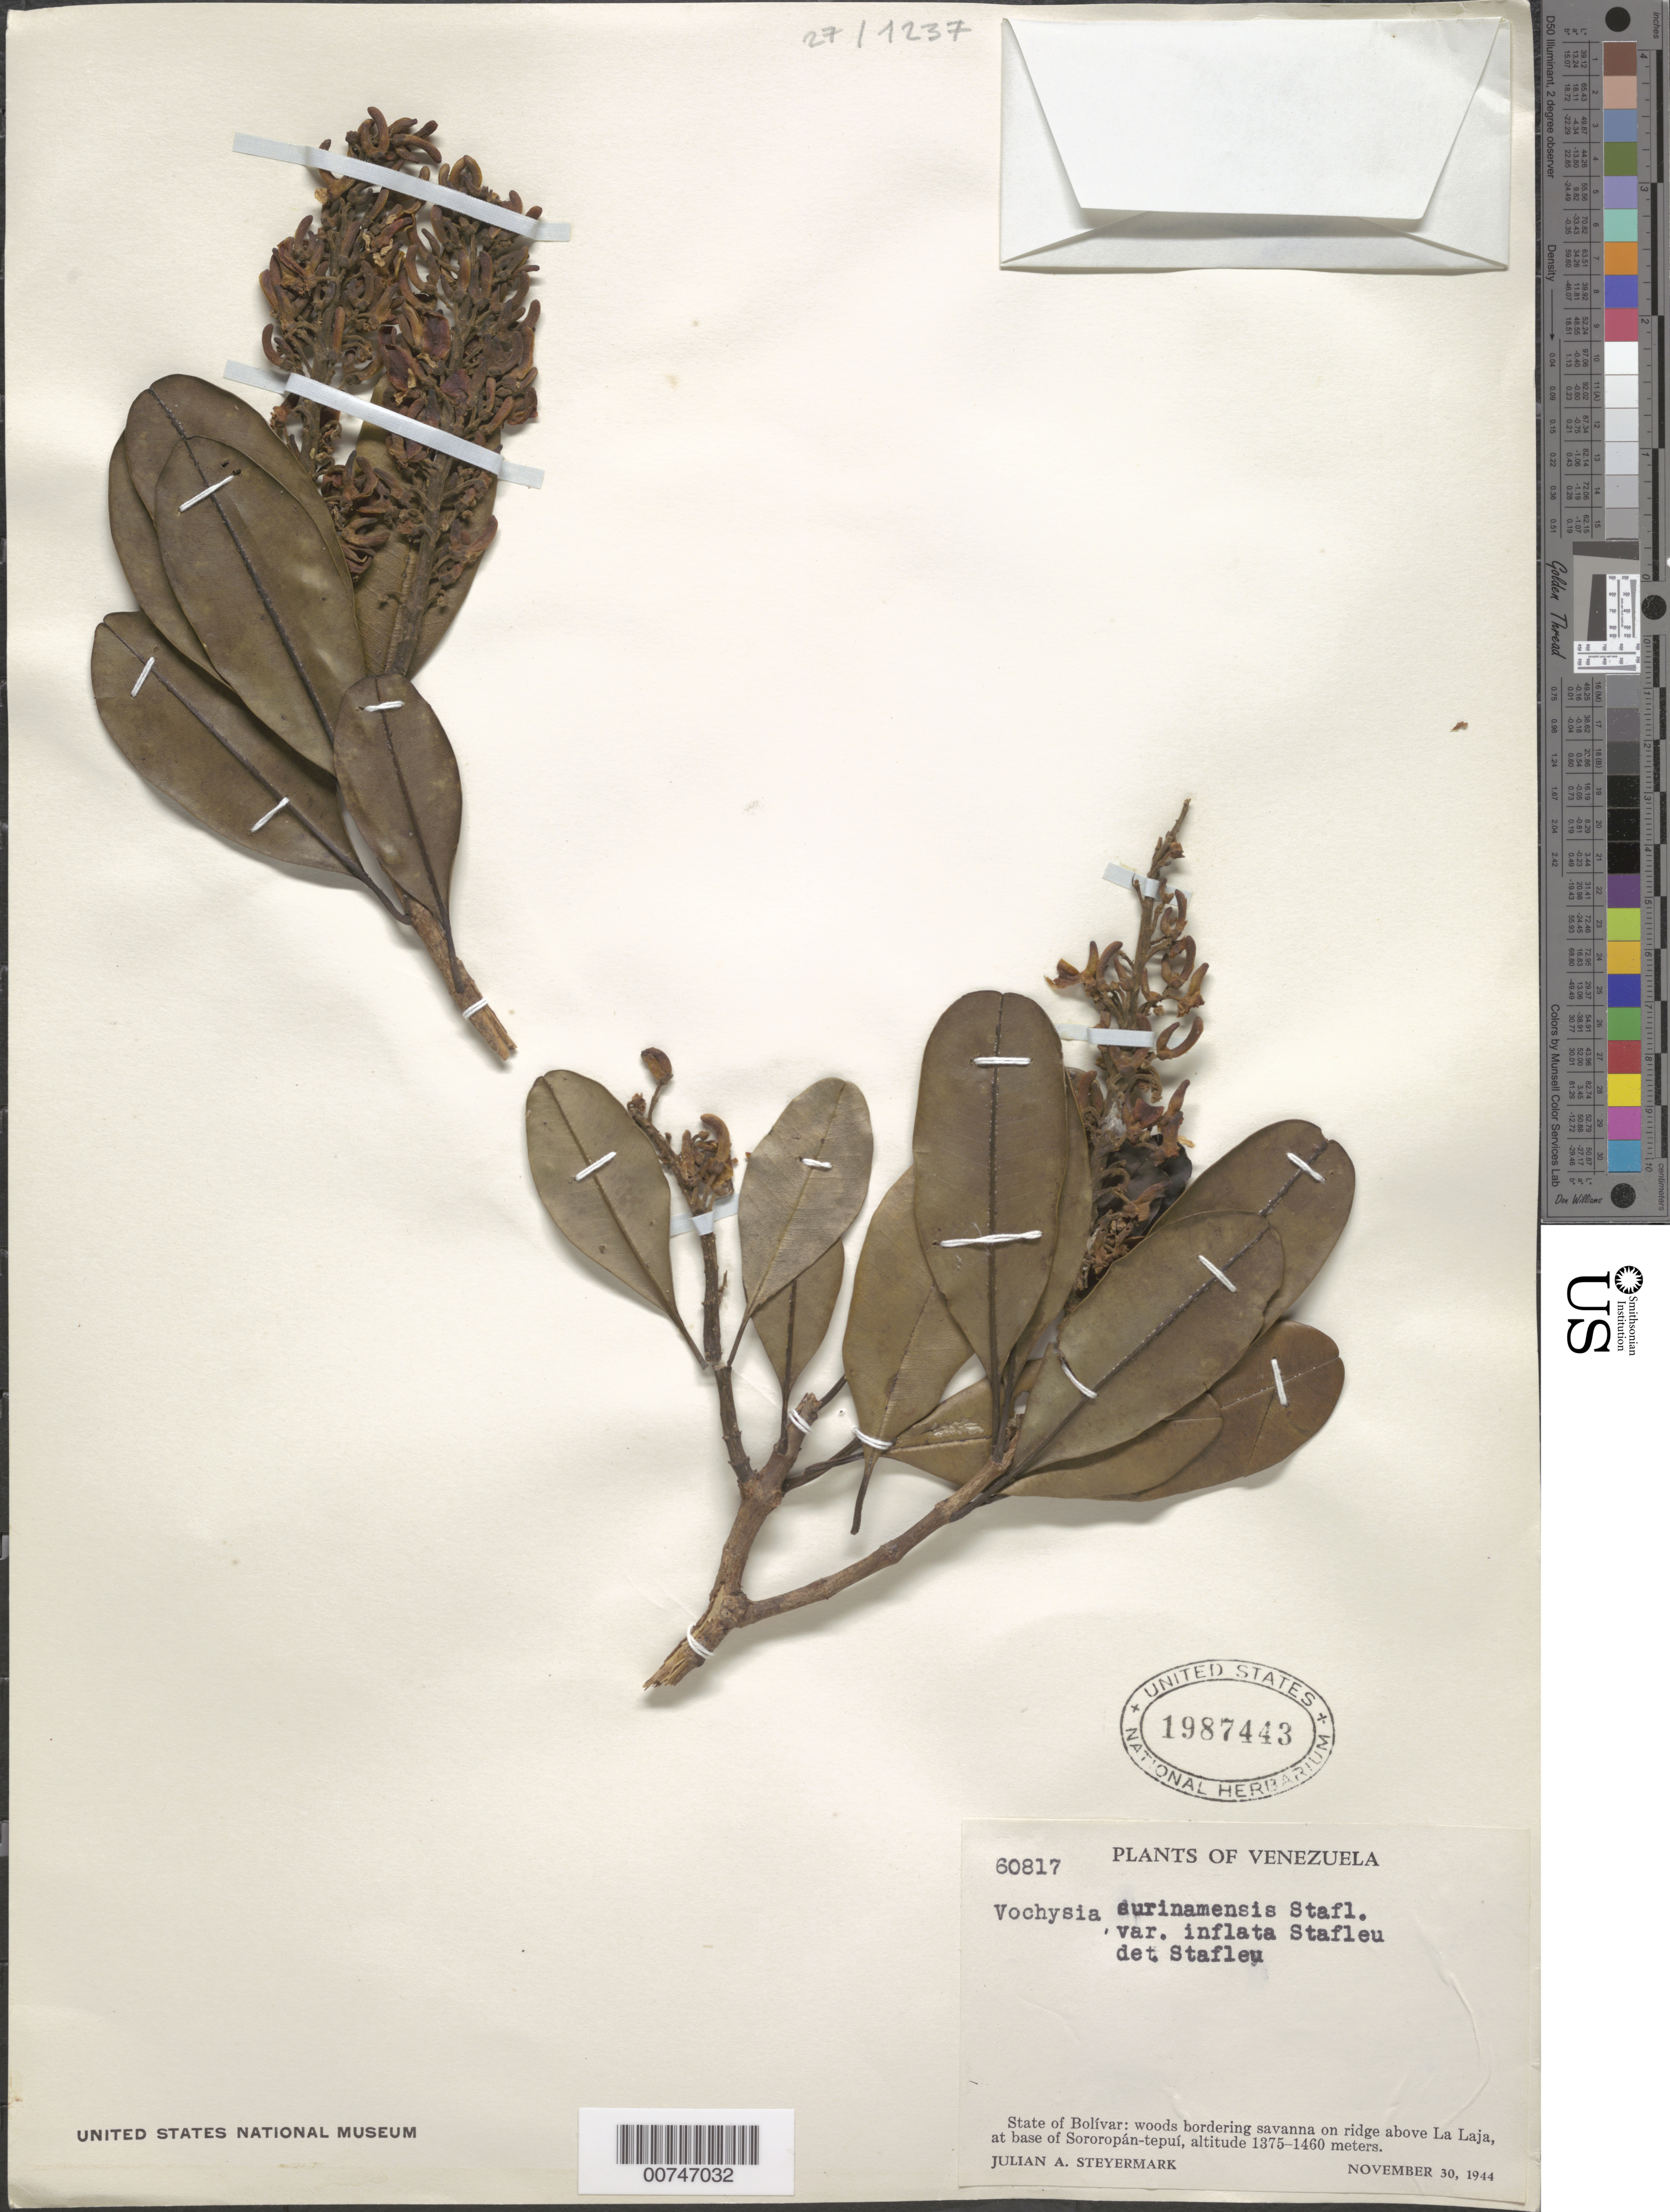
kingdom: Plantae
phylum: Tracheophyta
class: Magnoliopsida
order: Myrtales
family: Vochysiaceae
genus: Vochysia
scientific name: Vochysia surinamensis var. inflata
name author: Stafleu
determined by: Stafleu, F. A.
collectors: J. Steyermark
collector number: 60817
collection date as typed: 30-Nov-44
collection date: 1944-11-30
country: Venezuela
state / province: Bolívar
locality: Río Karuai, base of Sororopán-tepuí, W of La Laja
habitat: Woods bordering savanna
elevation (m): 1375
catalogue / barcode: US 1987443